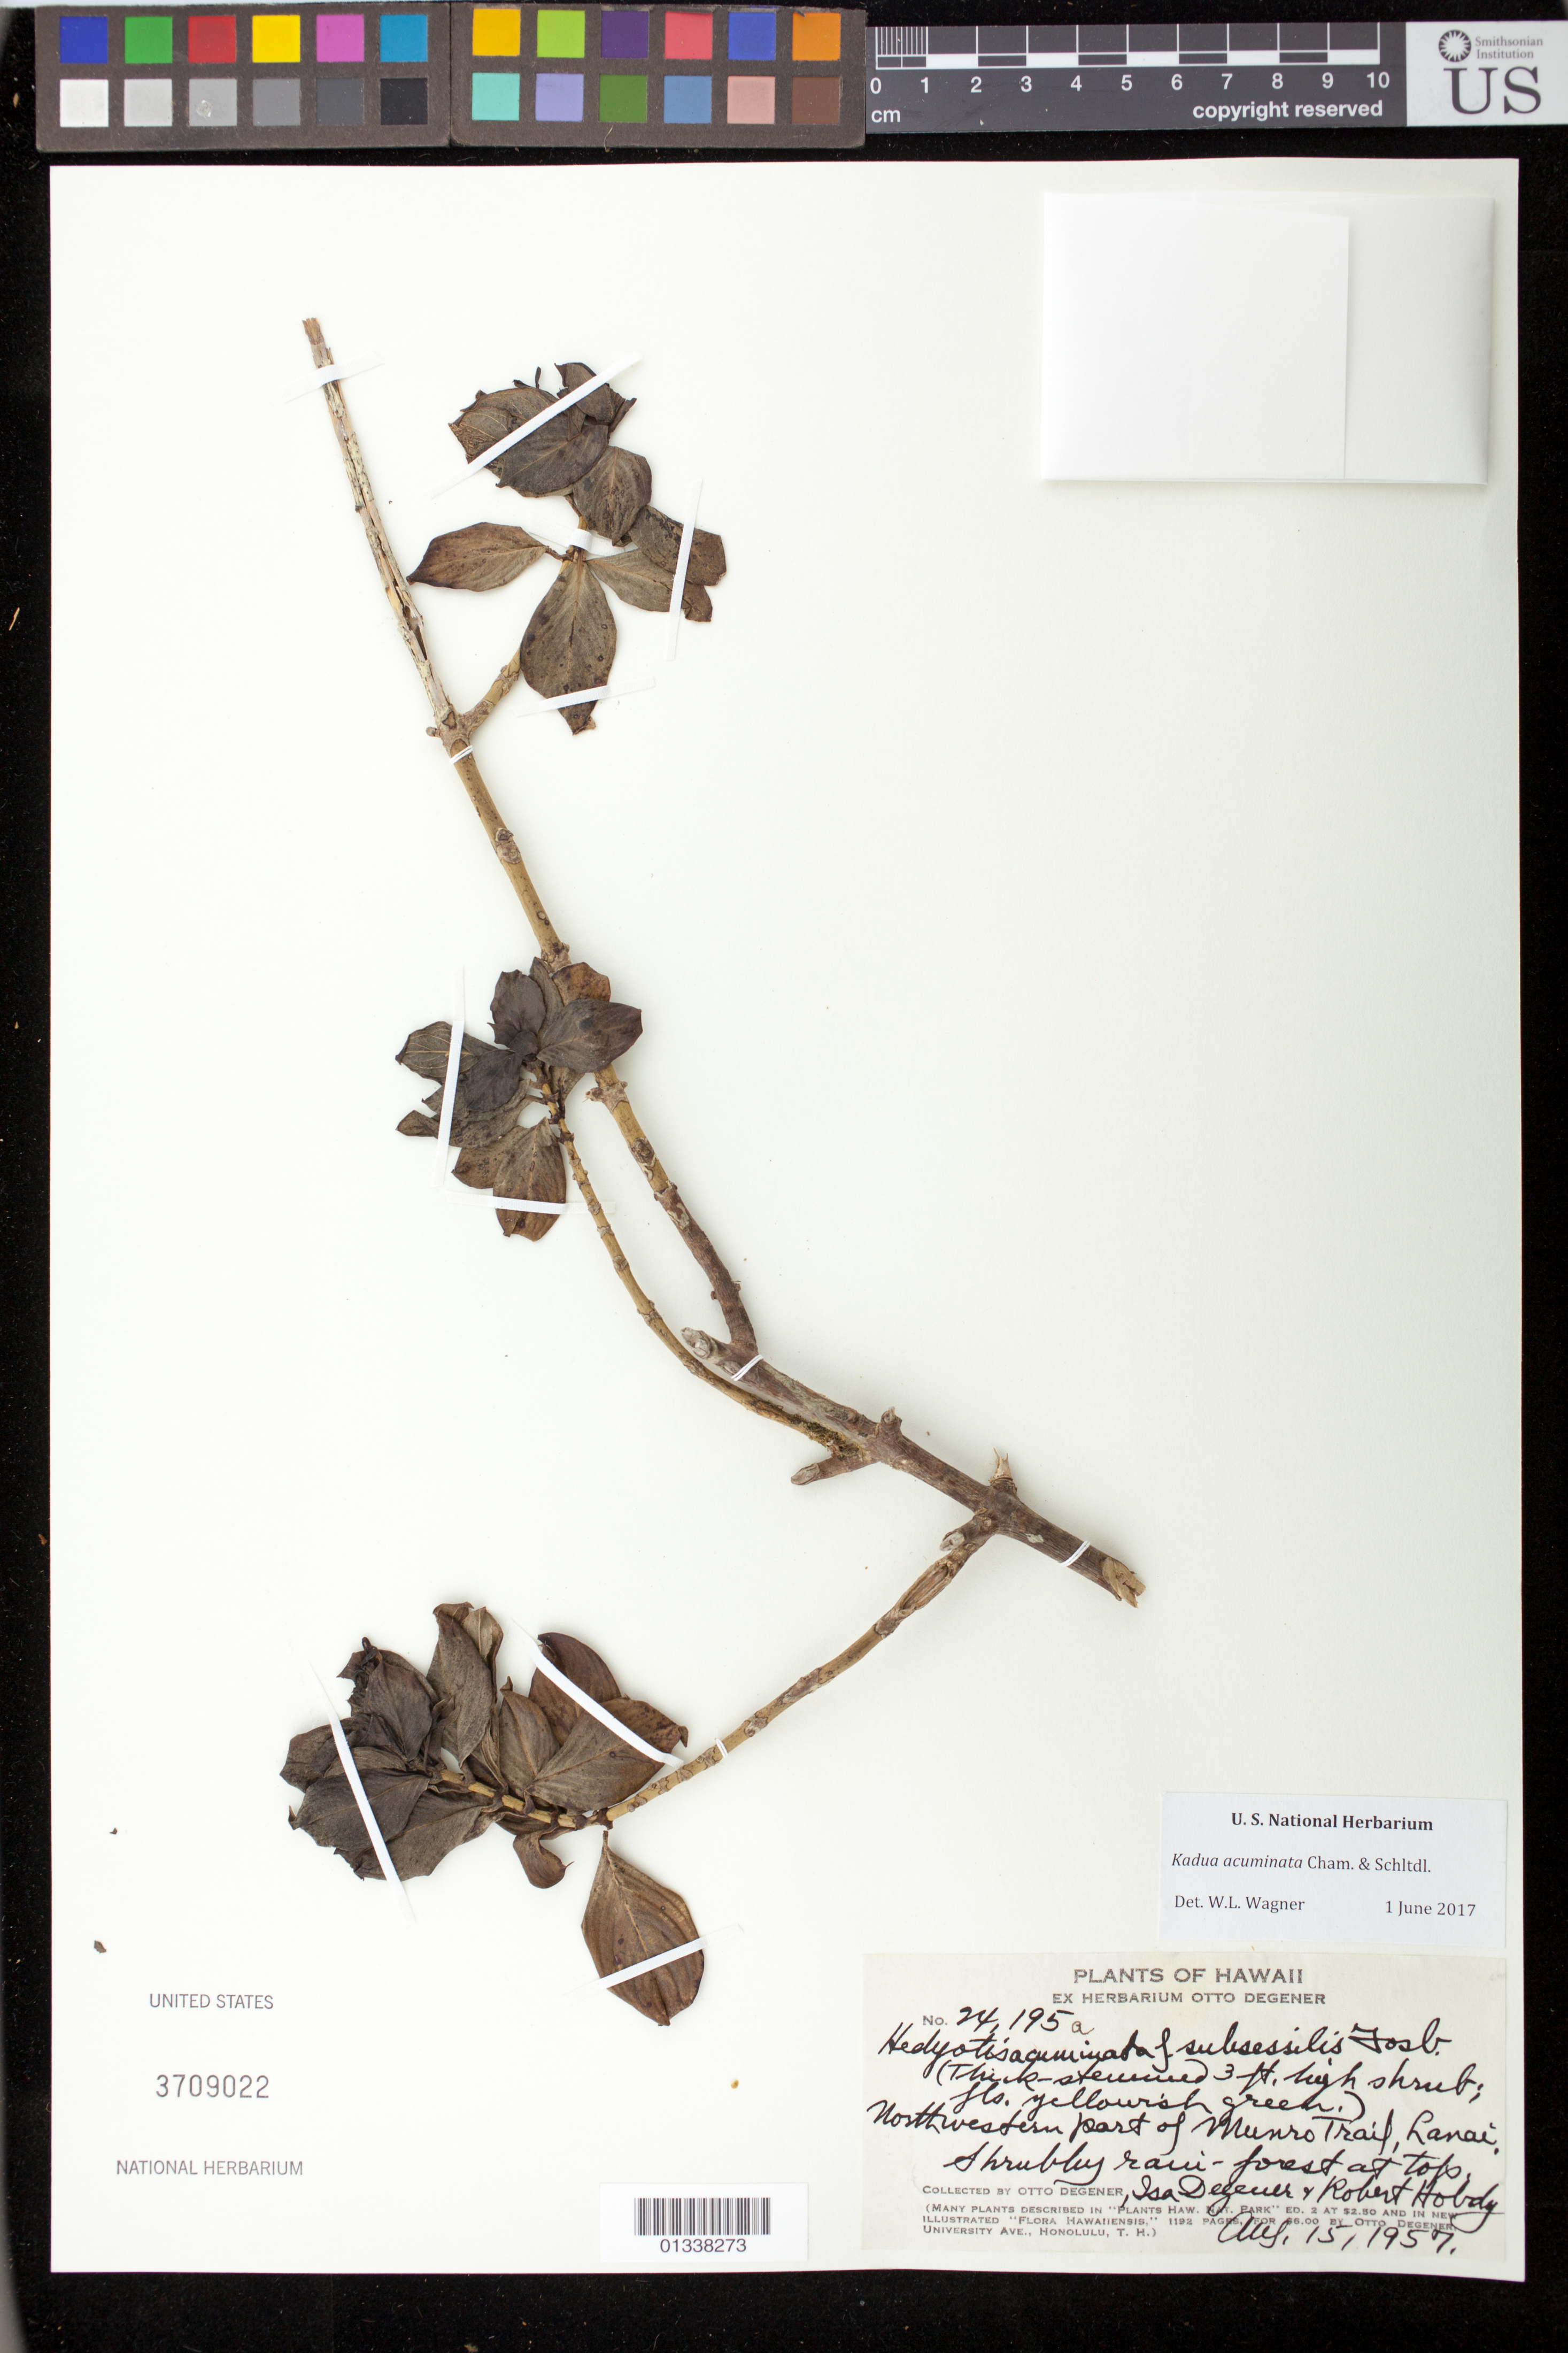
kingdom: Plantae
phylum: Tracheophyta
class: Magnoliopsida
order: Gentianales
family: Rubiaceae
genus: Kadua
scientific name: Kadua acuminata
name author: Cham. & Schltdl.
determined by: Wagner, W. L., (BOT), Smithsonian Institution - National Museum of Natural History (UNITED STATES)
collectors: O. Degener, I. Degener & R. Hobdy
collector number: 24195a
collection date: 1957-08-15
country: United States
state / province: Hawaii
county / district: Maui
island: Lana'i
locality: Northwestern part of Munro Trail, Lanai.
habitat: Shrubby rain-forest at top.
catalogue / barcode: US 3709022